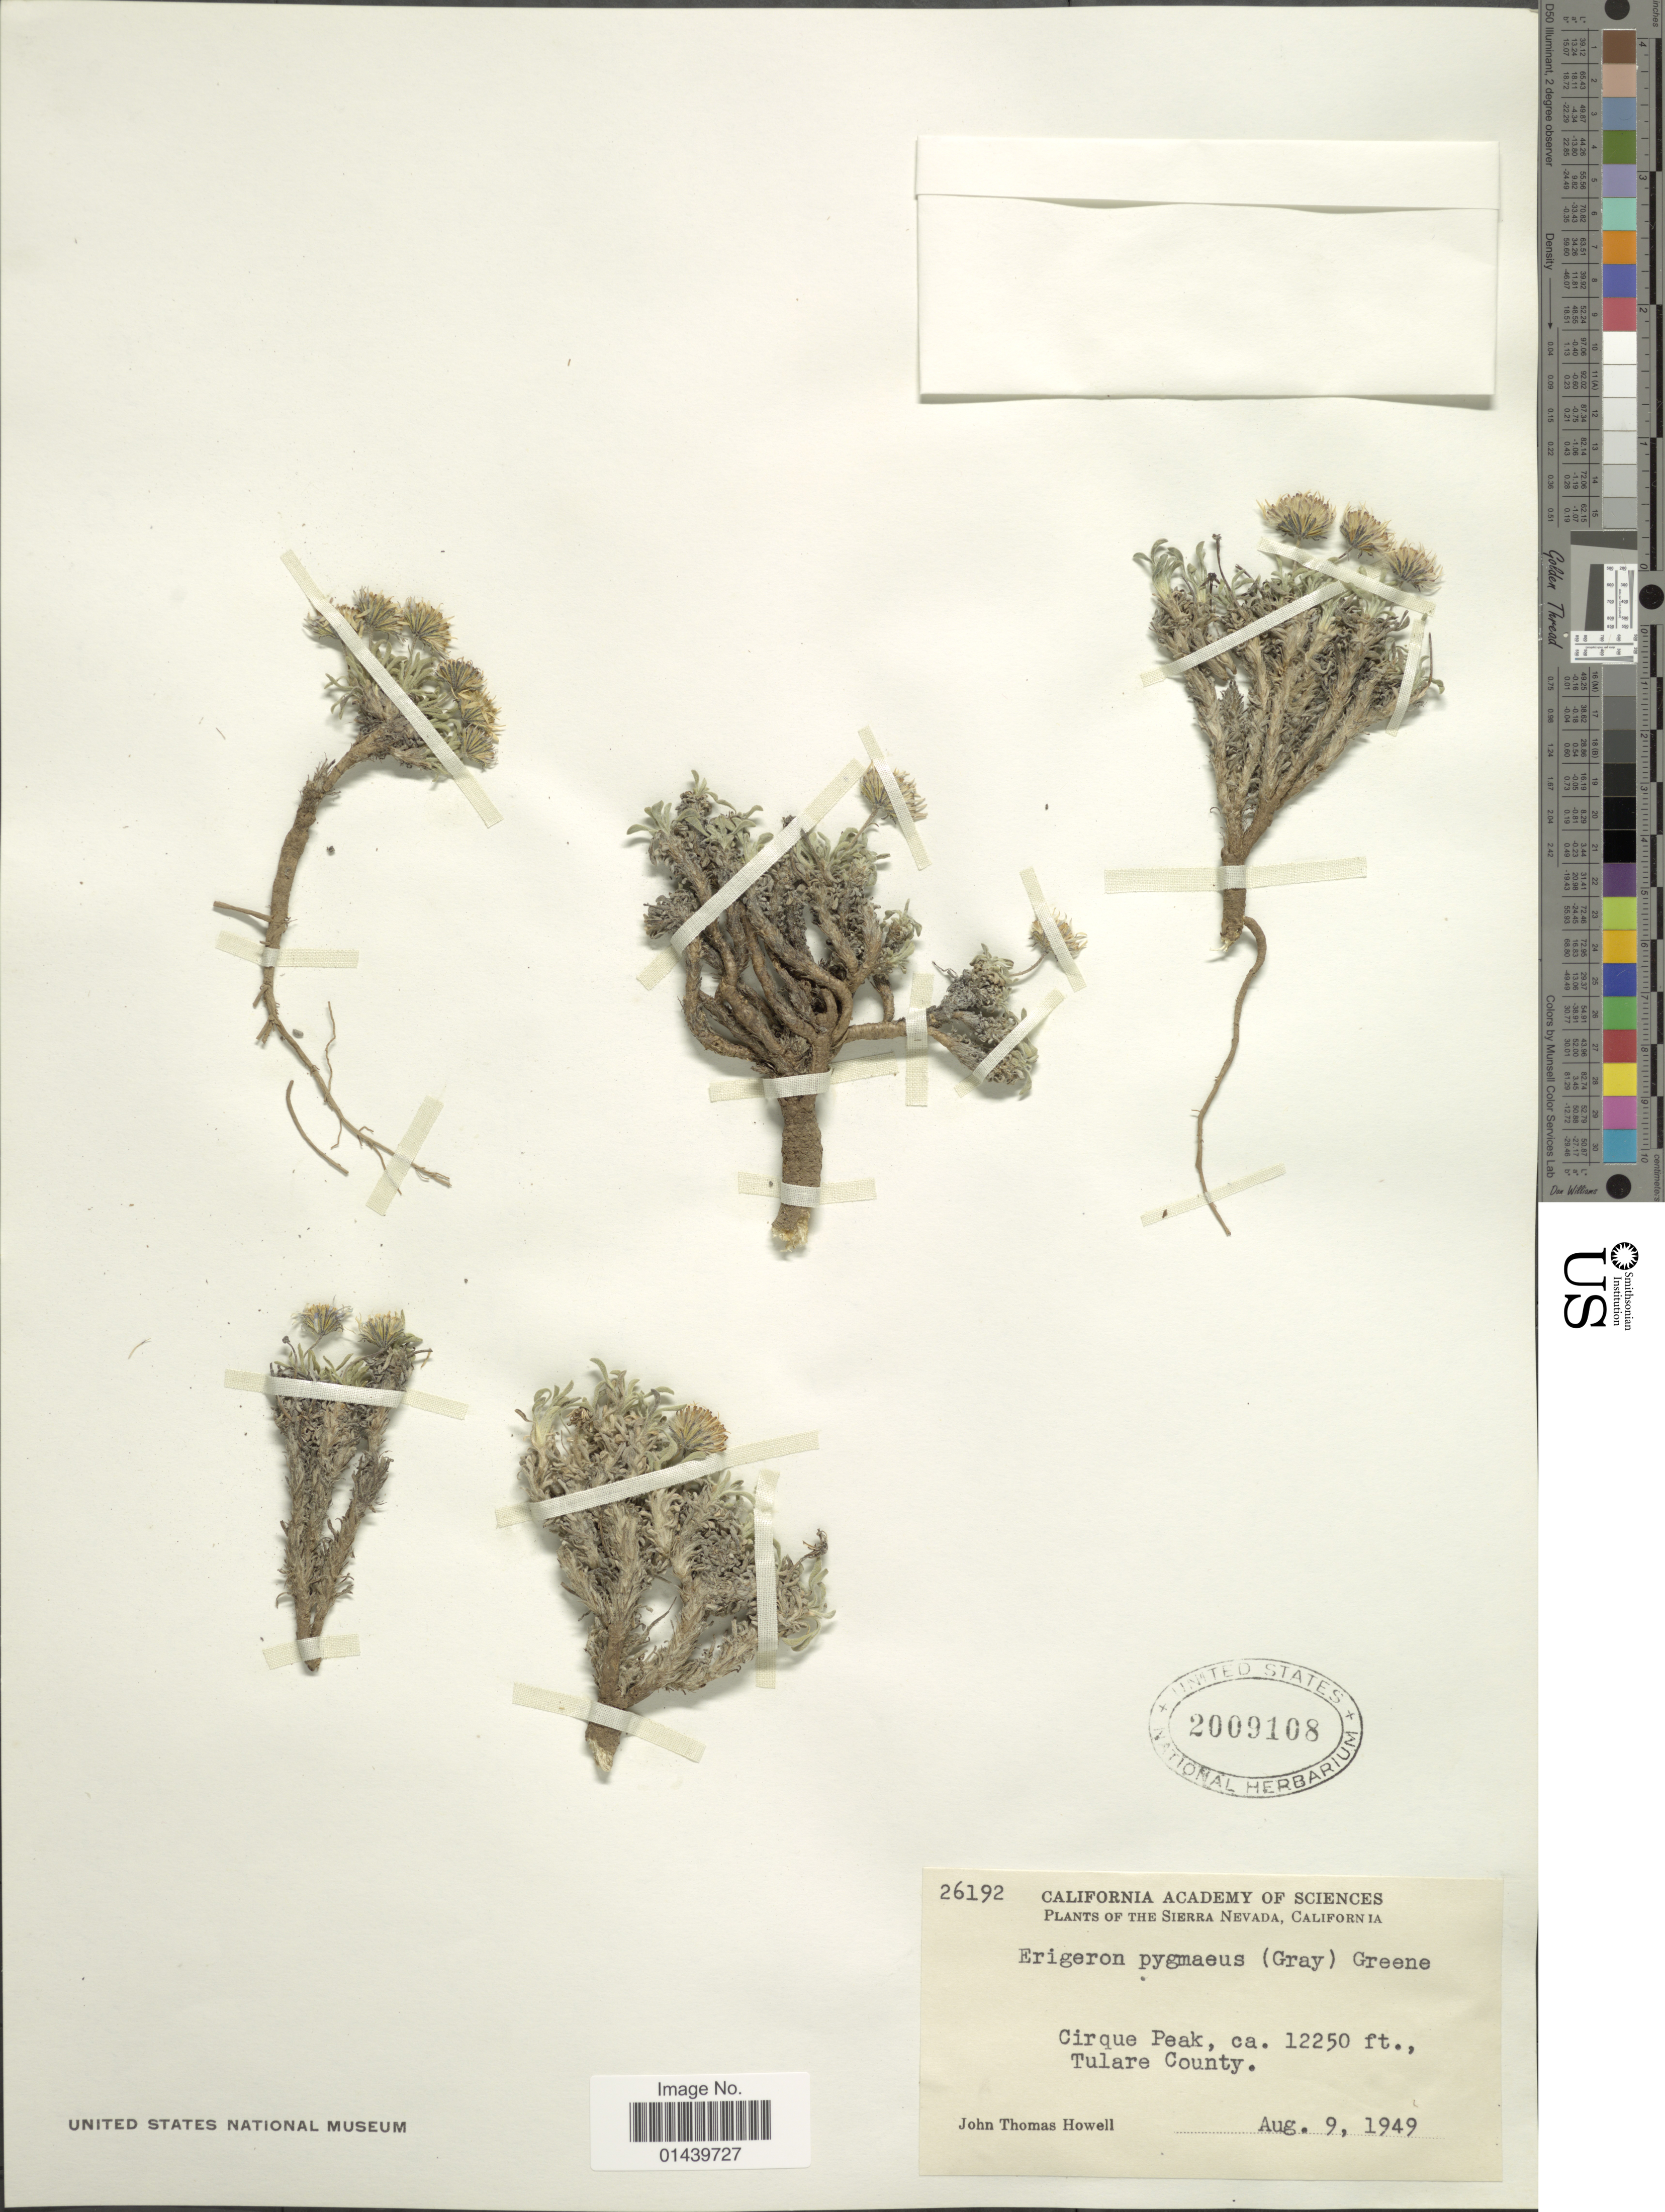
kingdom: Plantae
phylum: Tracheophyta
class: Magnoliopsida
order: Asterales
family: Asteraceae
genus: Erigeron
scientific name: Erigeron pygmaeus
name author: (A. Gray) Greene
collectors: J. T. Howell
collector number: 26192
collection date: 1949-08-09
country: United States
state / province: California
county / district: Tulare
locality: The Sierra Nevada. Cirque Peak. Tulare County.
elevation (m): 3734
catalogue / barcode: US 2009108